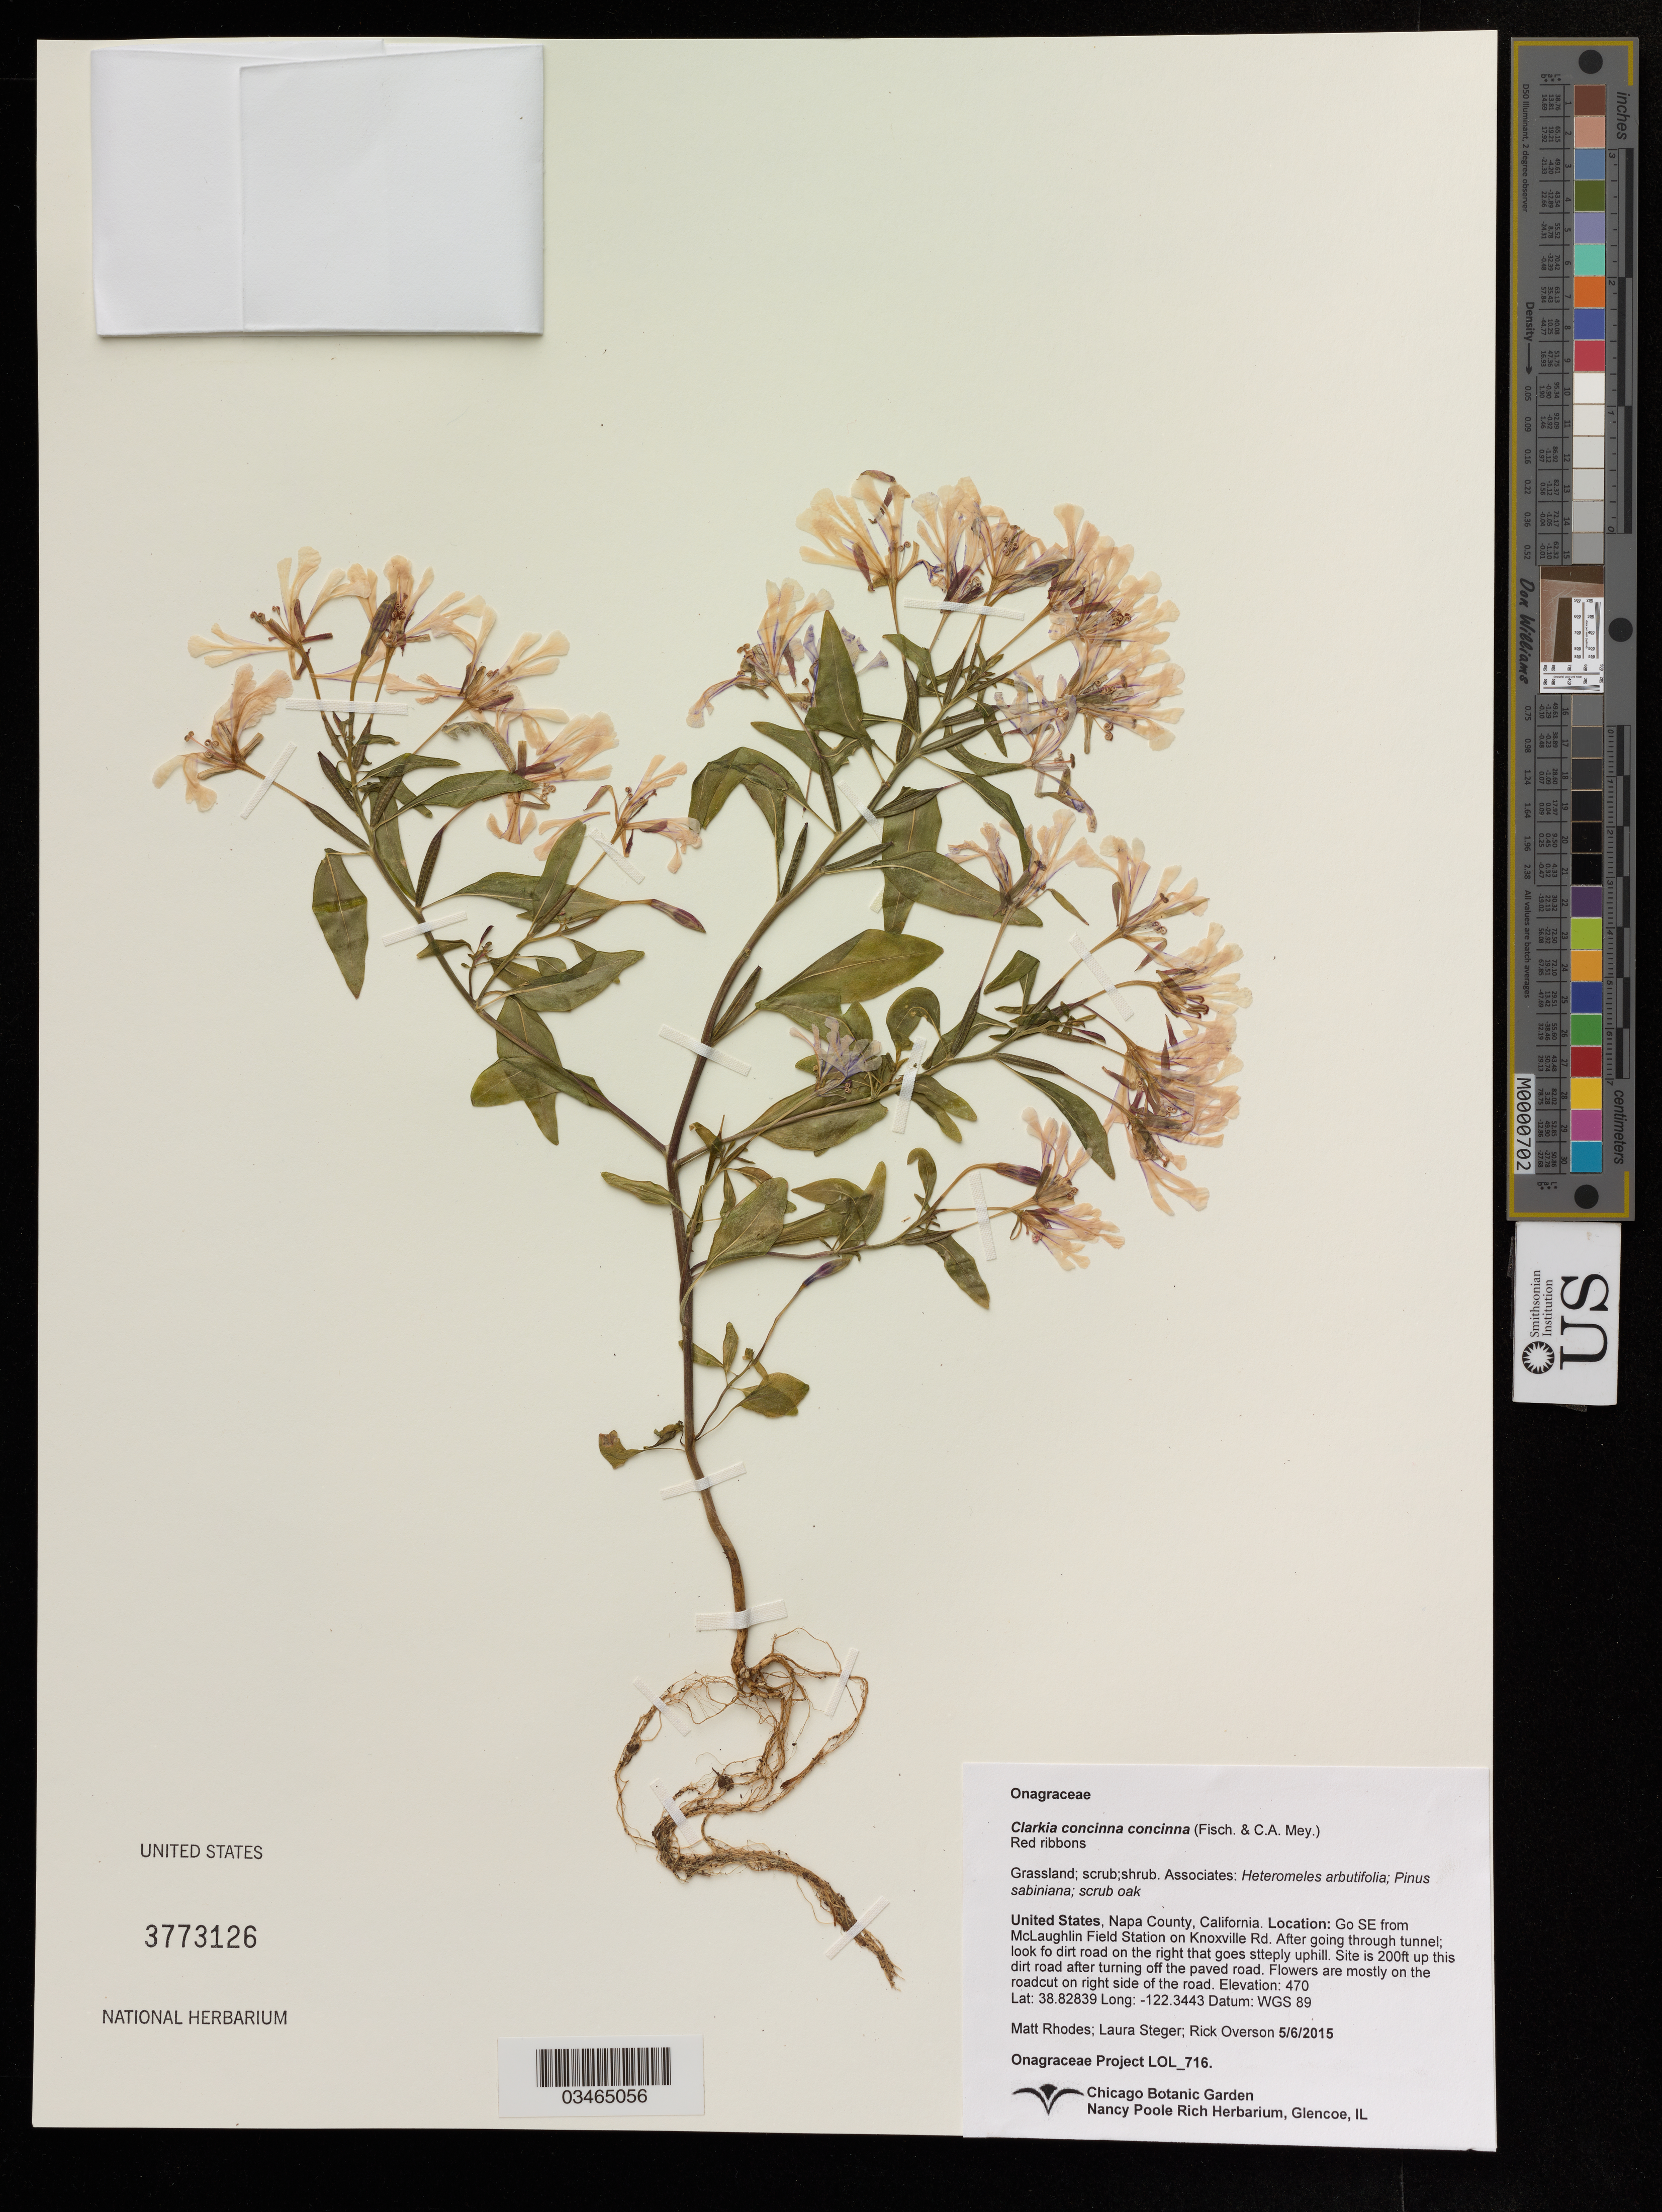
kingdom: Plantae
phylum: Tracheophyta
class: Magnoliopsida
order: Myrtales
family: Onagraceae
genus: Clarkia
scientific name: Clarkia concinna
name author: (Fisch. & C.A. Mey.) Greene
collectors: M. Rhodes, L. Steger & R. Overson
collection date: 2015-05-06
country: United States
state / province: California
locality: Napa County. Go SE from McLaughlin Field Station on Knoxville Rd. After going through tunnel; look for dirt road on the right that goes stepply uphill. Site is 200ft up this dirt road after turning off the paved road.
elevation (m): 470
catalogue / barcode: US 3773126